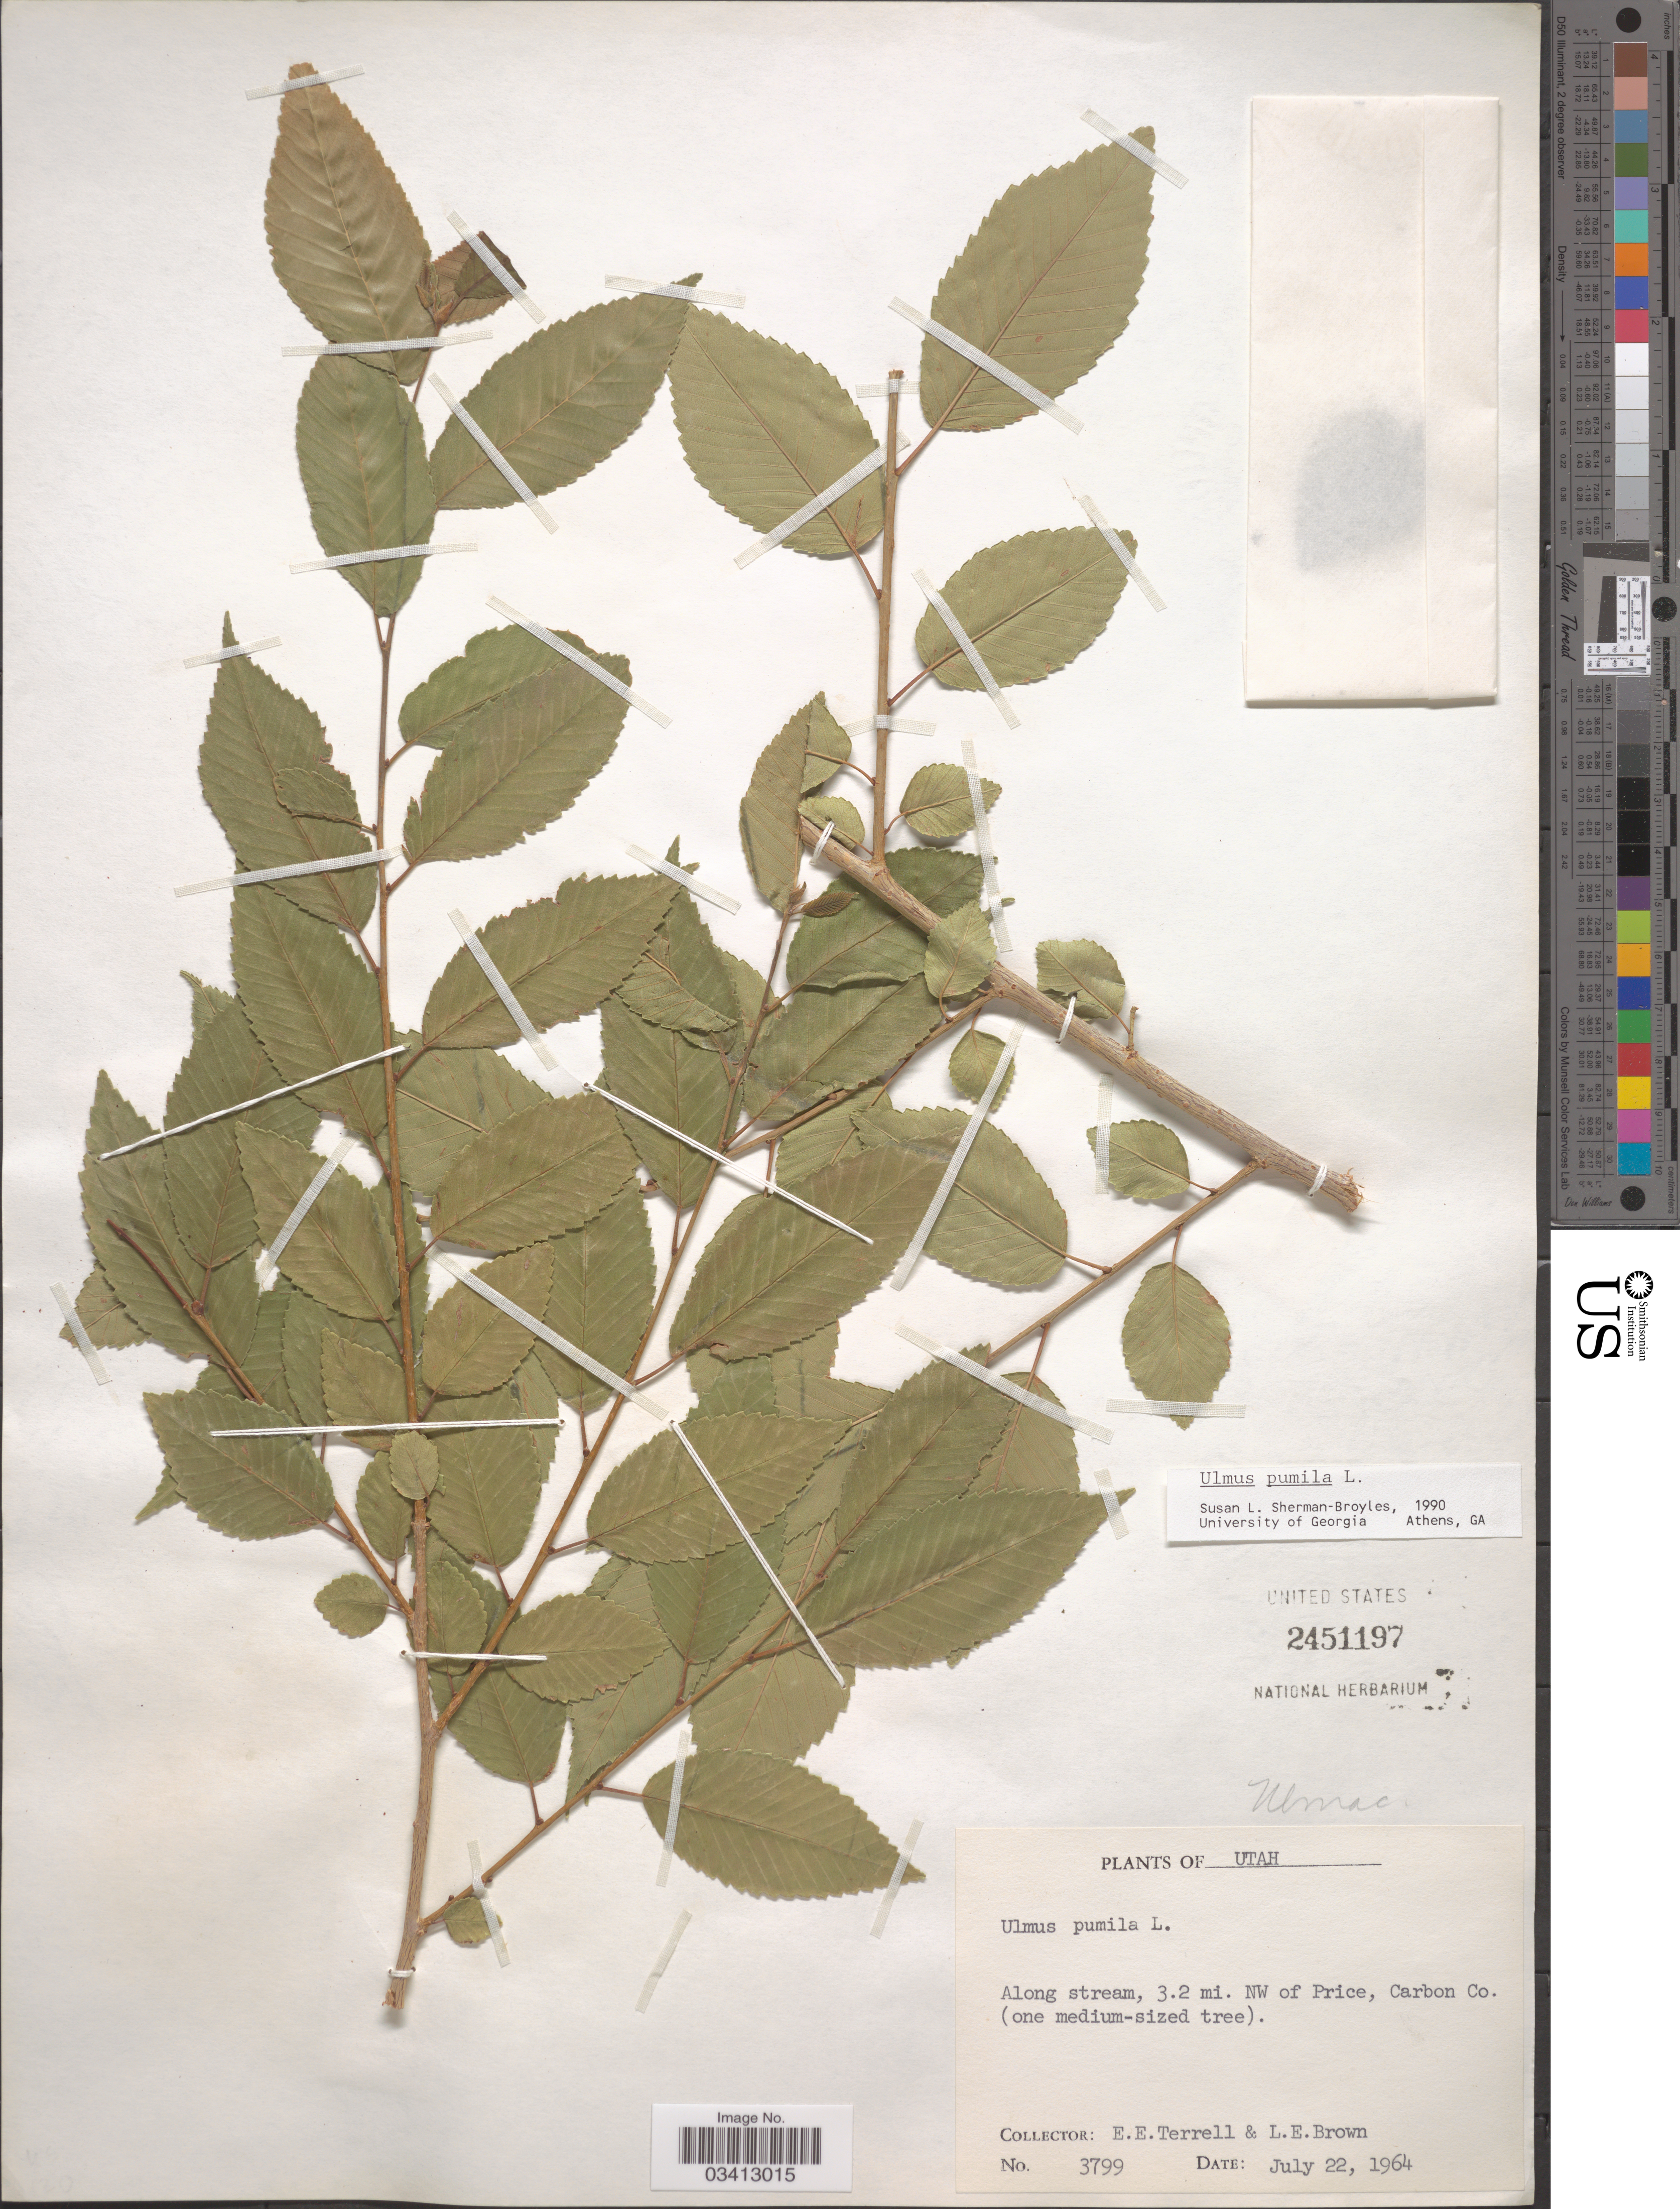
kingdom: Plantae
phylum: Tracheophyta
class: Magnoliopsida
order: Rosales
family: Ulmaceae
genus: Ulmus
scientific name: Ulmus pumila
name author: L.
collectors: E. E. Terrell & L. E. Brown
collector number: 3799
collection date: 1964-07-22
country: United States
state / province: Utah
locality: Along stream, 3.2 mi. NW of Price, Carbon Co.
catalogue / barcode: US 2451197